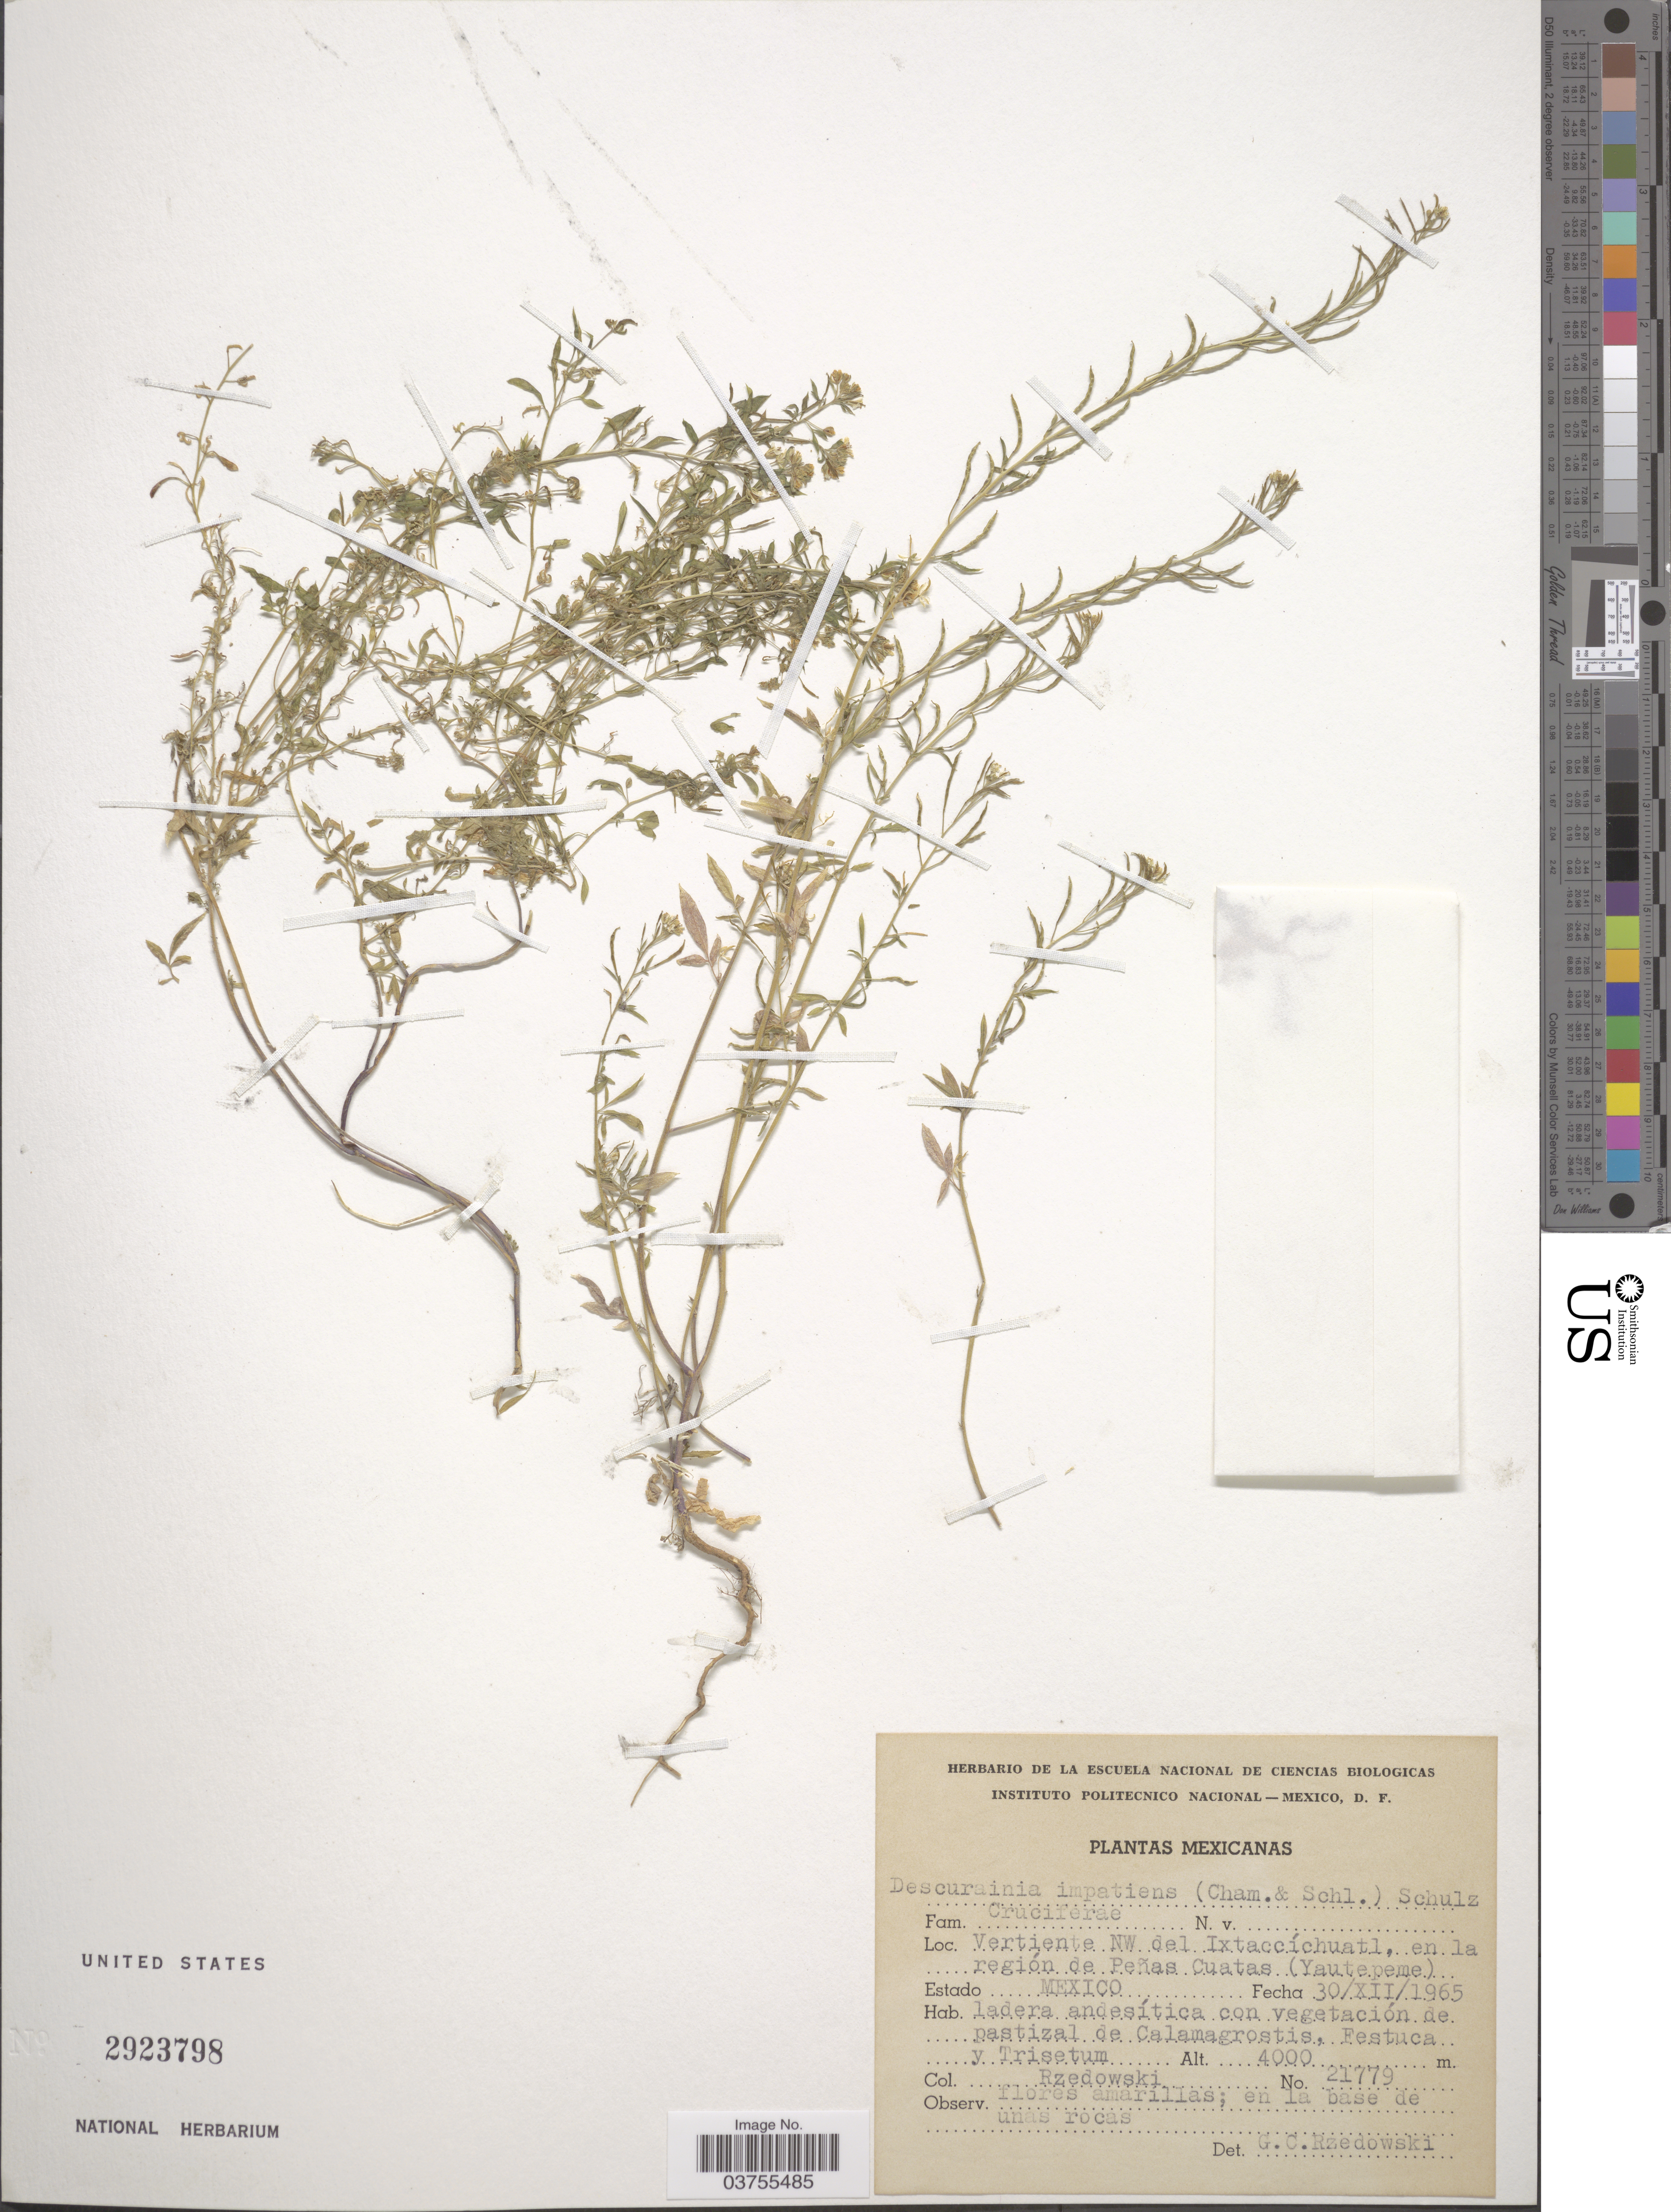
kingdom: Plantae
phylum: Tracheophyta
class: Magnoliopsida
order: Brassicales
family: Brassicaceae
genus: Descurainia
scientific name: Descurainia halictorum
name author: (Cockerell) O.E. Schulz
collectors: Rzedowski, --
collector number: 21779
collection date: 1965-12-30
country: Mexico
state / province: México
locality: Vertiente NW del Ixtaccíchuatl, en la región de Peñas Cuatas (Yautepeme).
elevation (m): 4000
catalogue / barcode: US 2923798